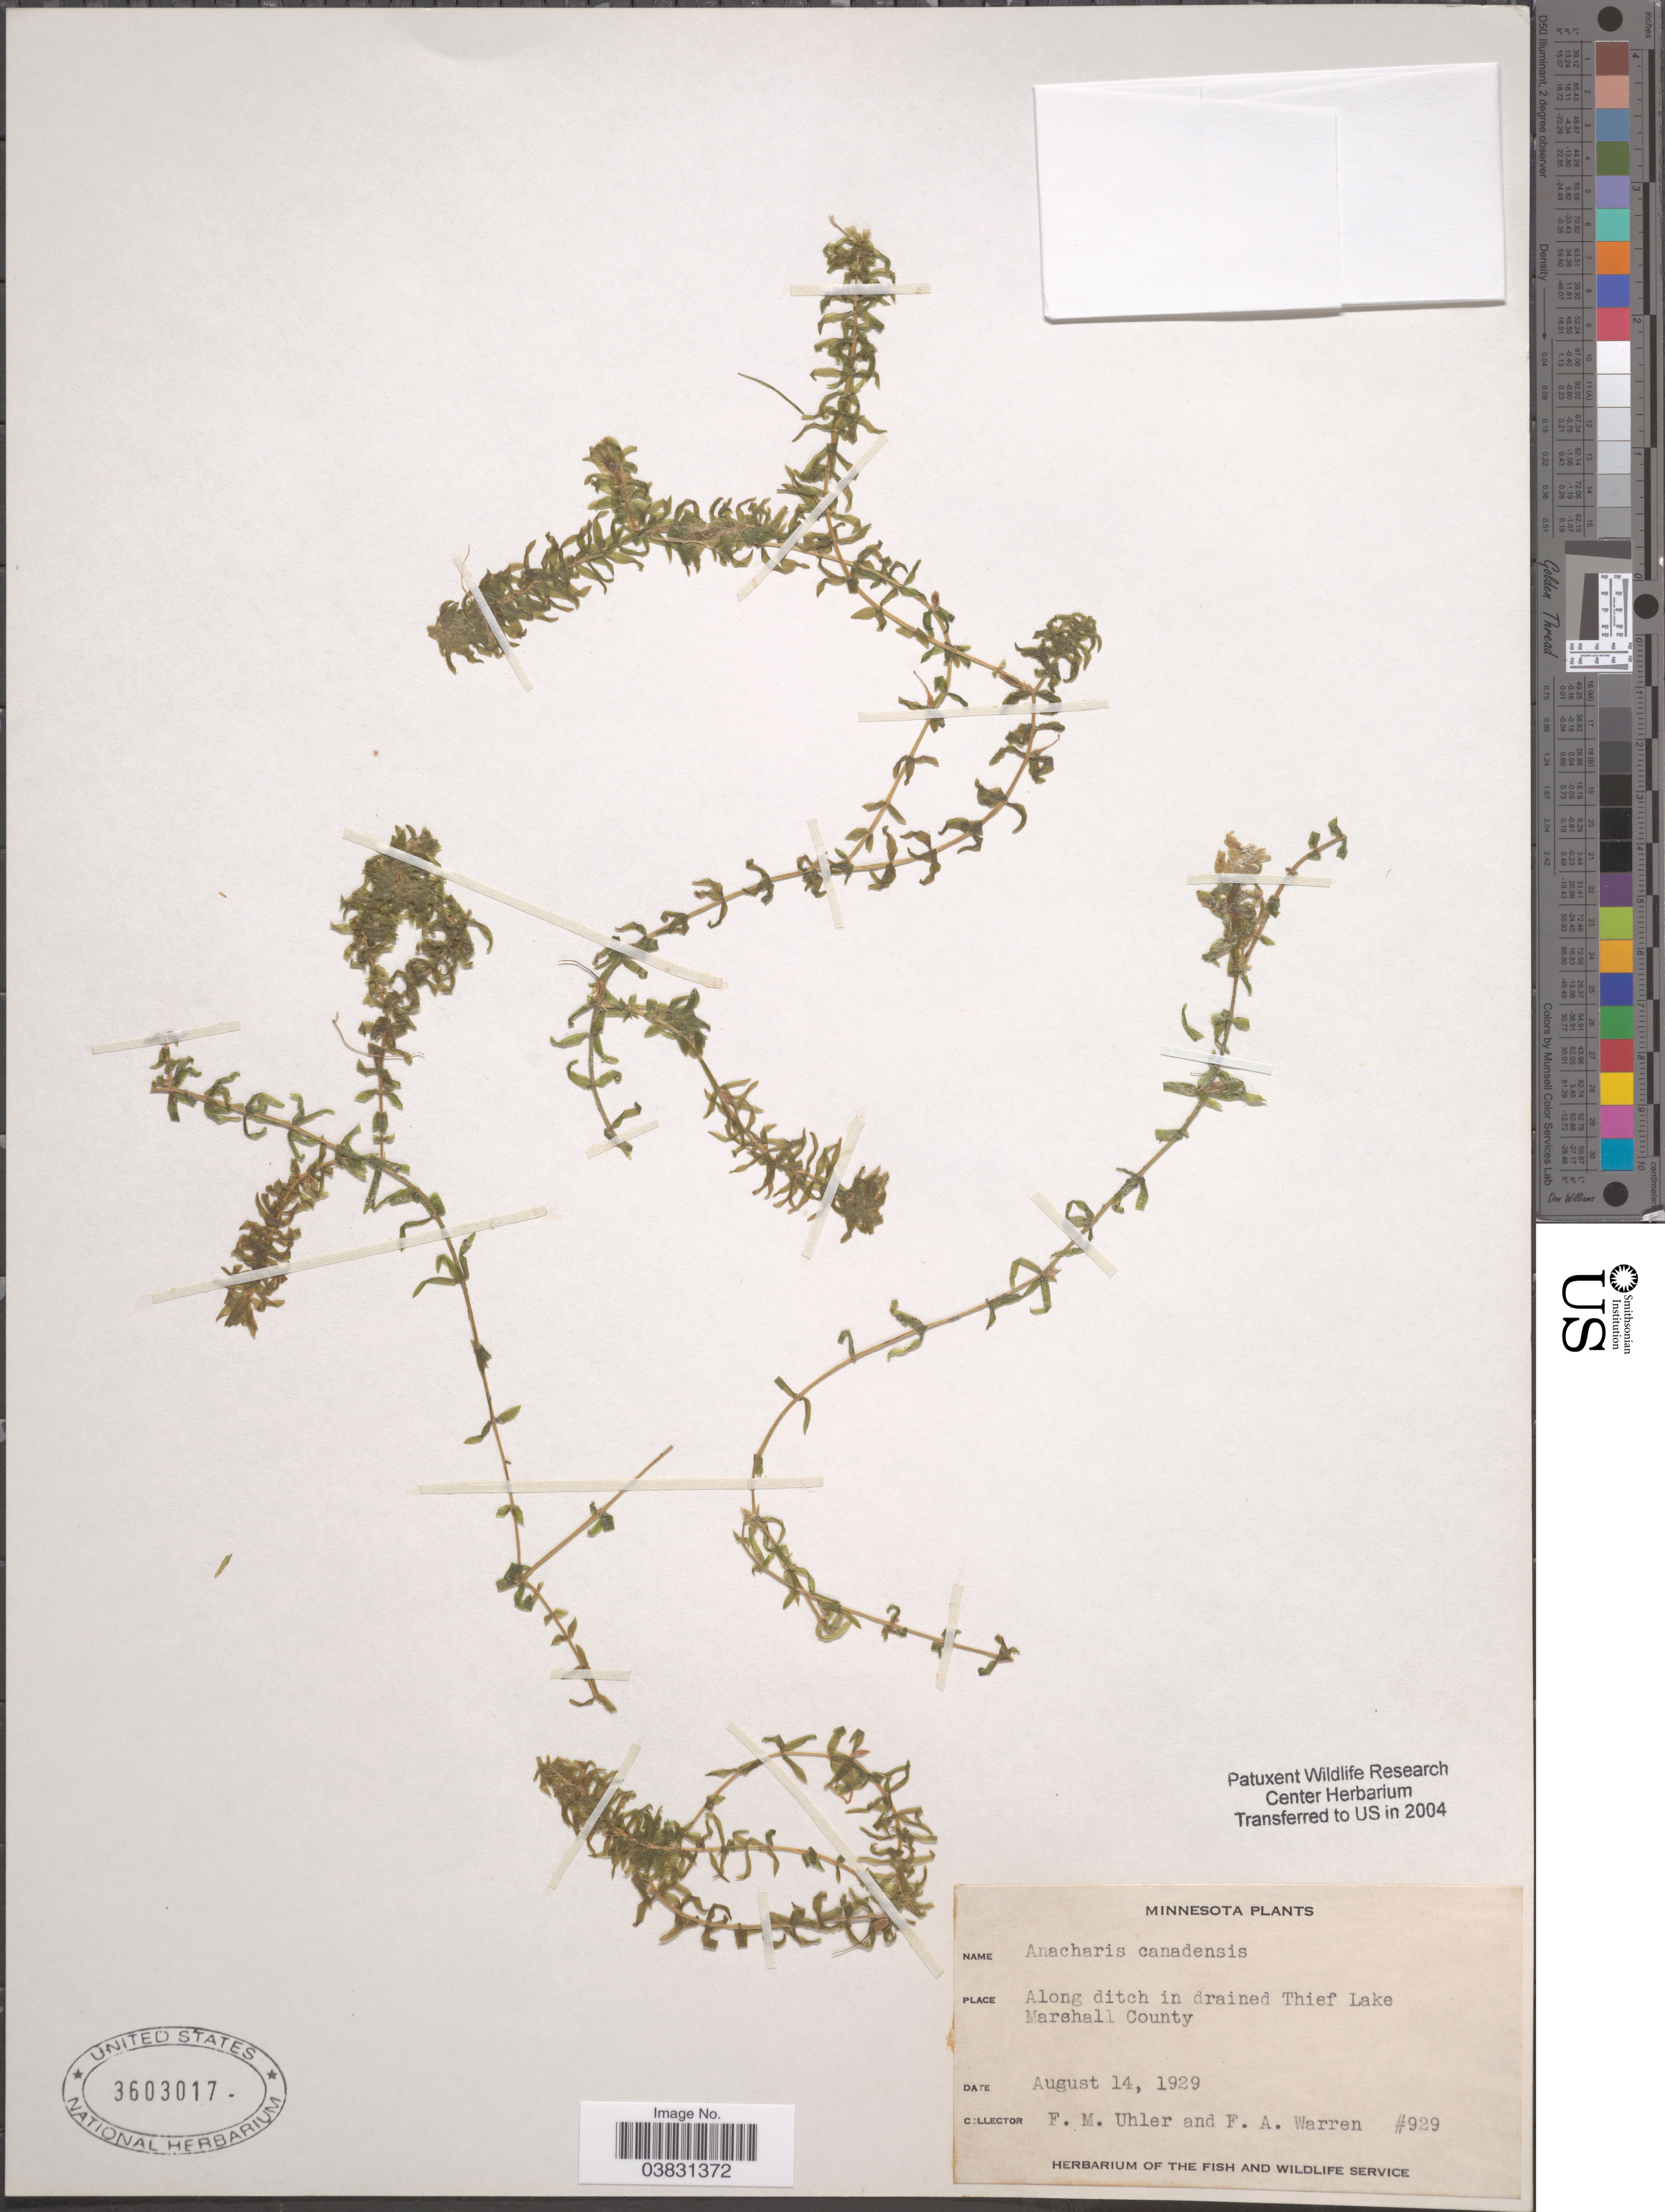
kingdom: Plantae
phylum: Tracheophyta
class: Liliopsida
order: Alismatales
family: Hydrocharitaceae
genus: Elodea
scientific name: Elodea canadensis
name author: Michx.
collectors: F. M. Uhler & F. Warren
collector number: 929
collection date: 1929-08-14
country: United States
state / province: Minnesota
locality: Along ditch in drained Thief Lake. Marshall County.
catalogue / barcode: US 3603017